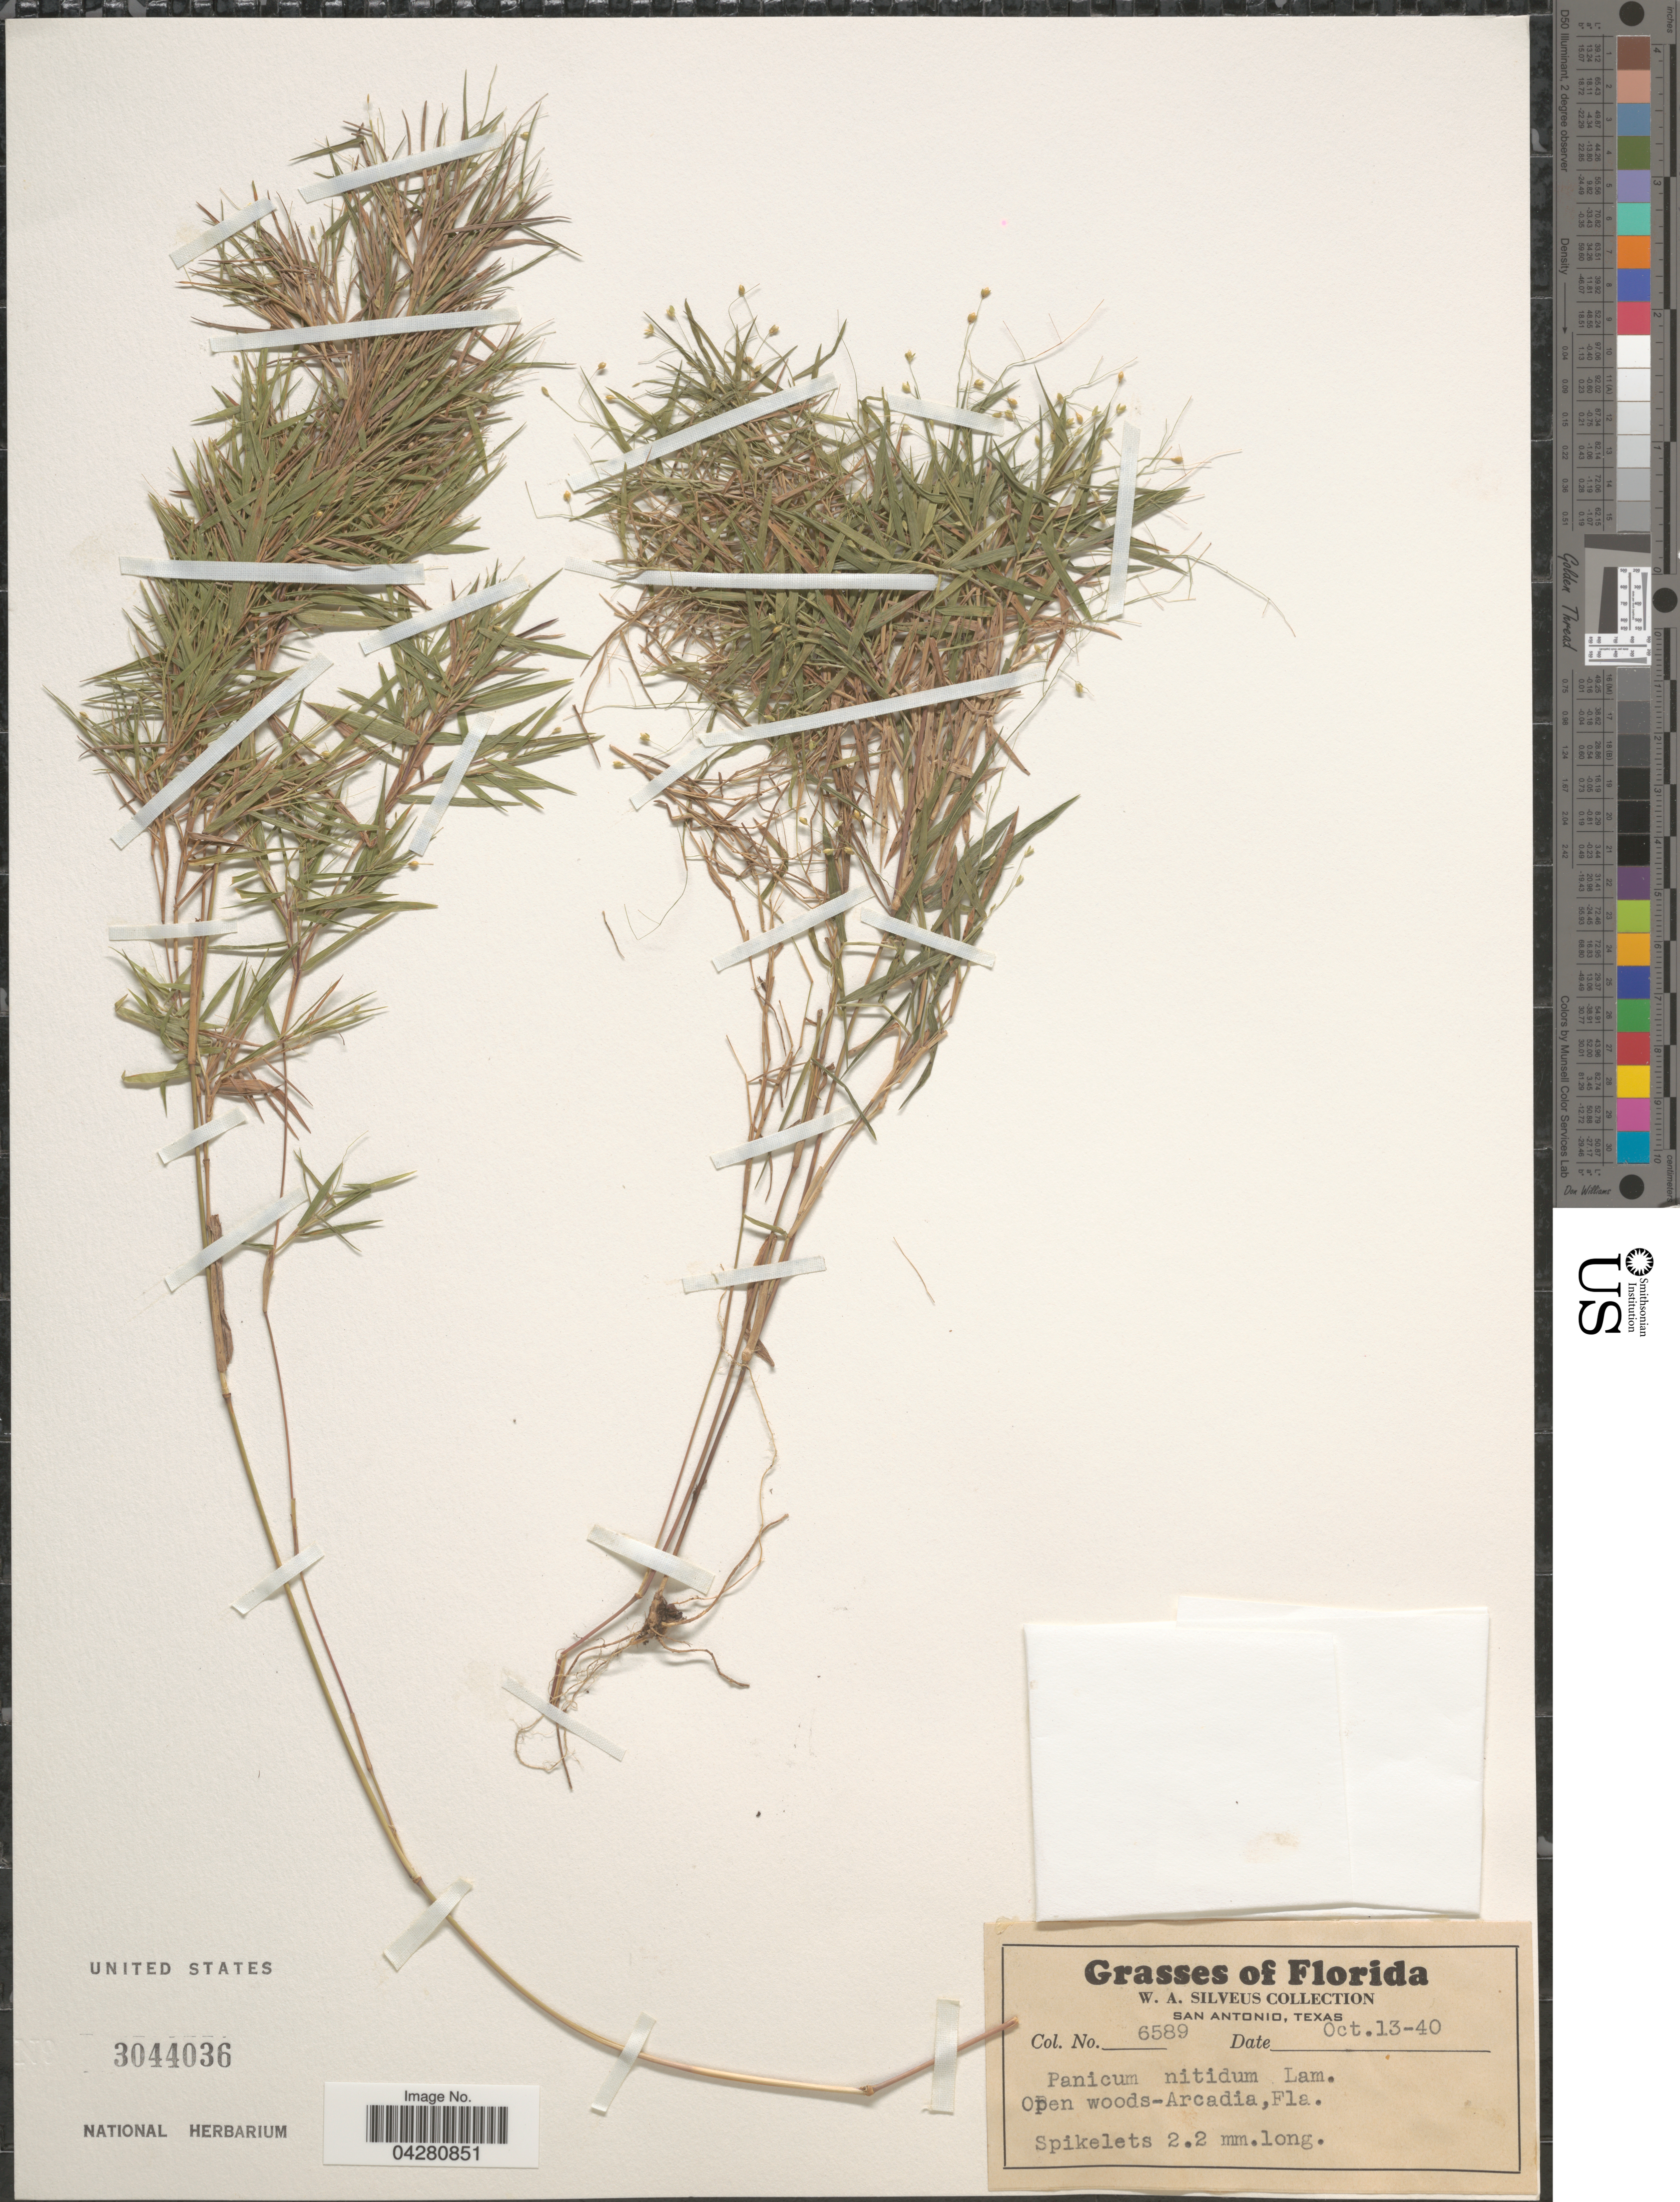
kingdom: Plantae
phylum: Tracheophyta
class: Liliopsida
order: Poales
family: Poaceae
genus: Dichanthelium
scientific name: Dichanthelium dichotomum var. dichotomum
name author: (L.) Gould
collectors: W. Silveus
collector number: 6589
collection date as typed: Transcribed d/m/y: 13/10/40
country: United States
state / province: Florida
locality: Open woods-Arcadia.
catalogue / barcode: US 3044036